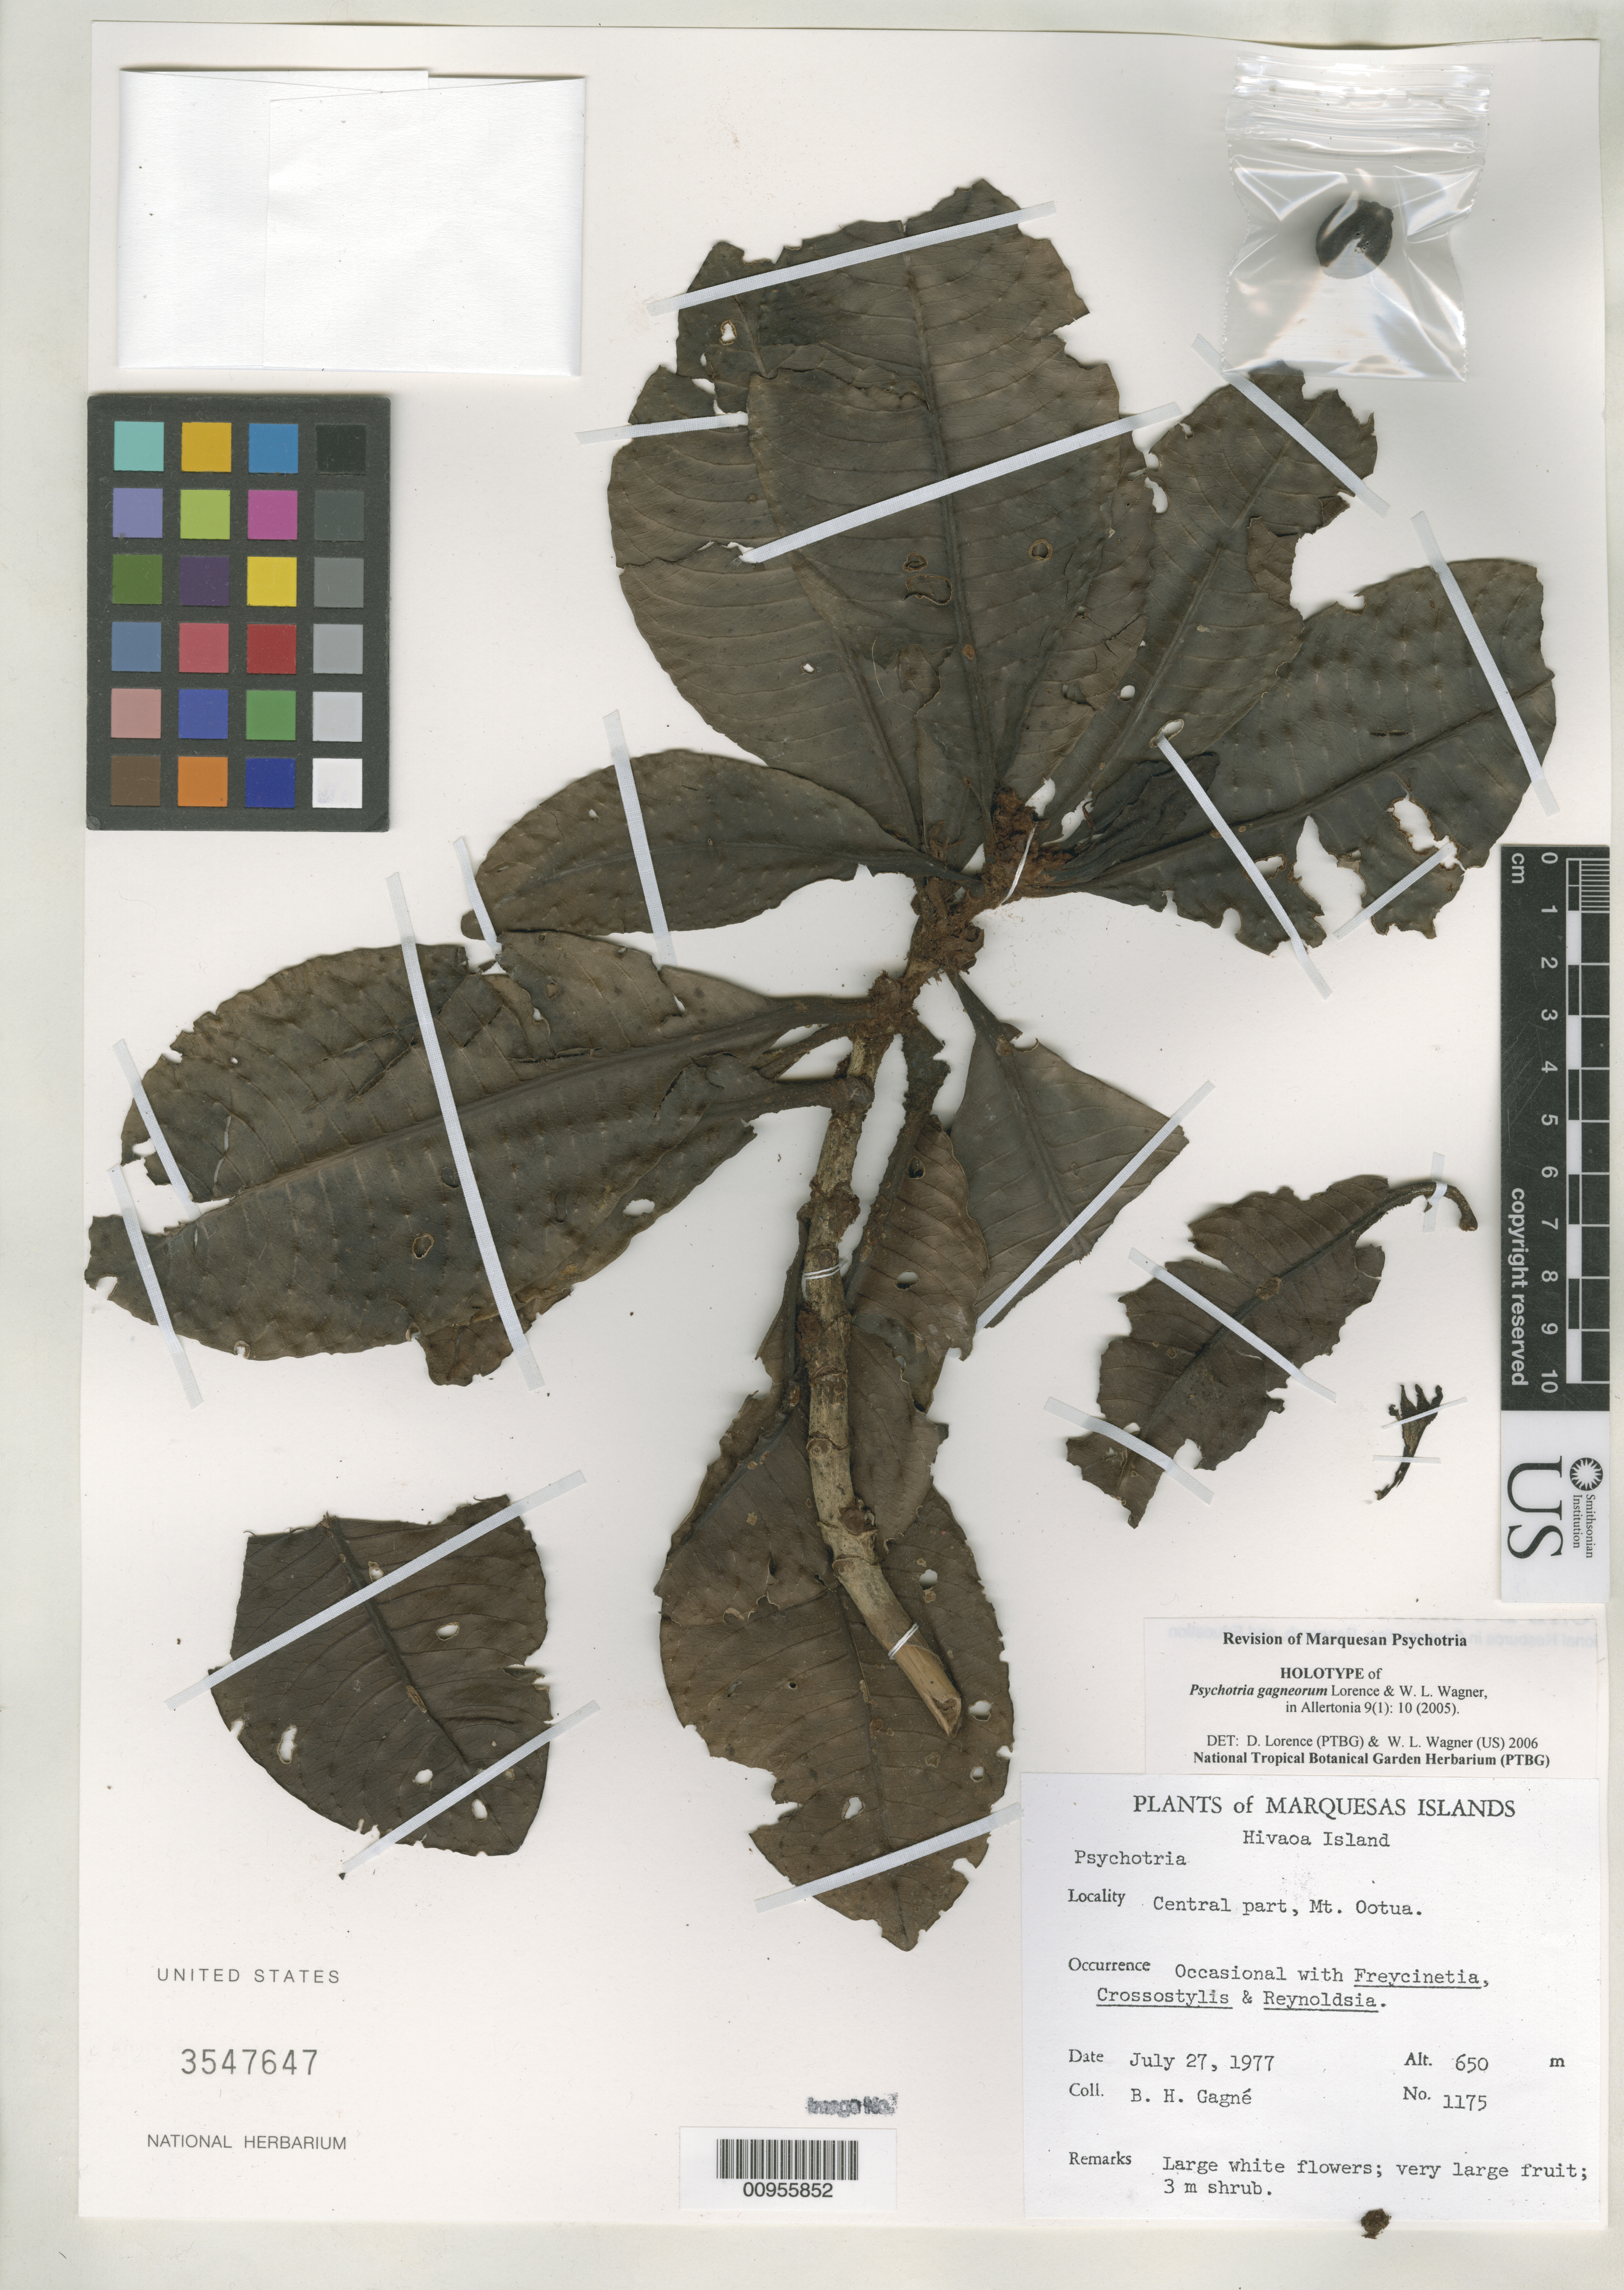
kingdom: Plantae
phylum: Tracheophyta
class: Magnoliopsida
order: Gentianales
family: Rubiaceae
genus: Psychotria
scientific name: Psychotria gagneorum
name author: Lorence & W.L. Wagner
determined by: Lorence, David H.; Wagner, W. L.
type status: Holotype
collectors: B. H. Gagné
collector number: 1175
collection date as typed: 27 Jul 1977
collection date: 1977-07-27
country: French Polynesia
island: Hiva Oa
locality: Central part, Mt. Ootua.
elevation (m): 650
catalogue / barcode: US 3547647